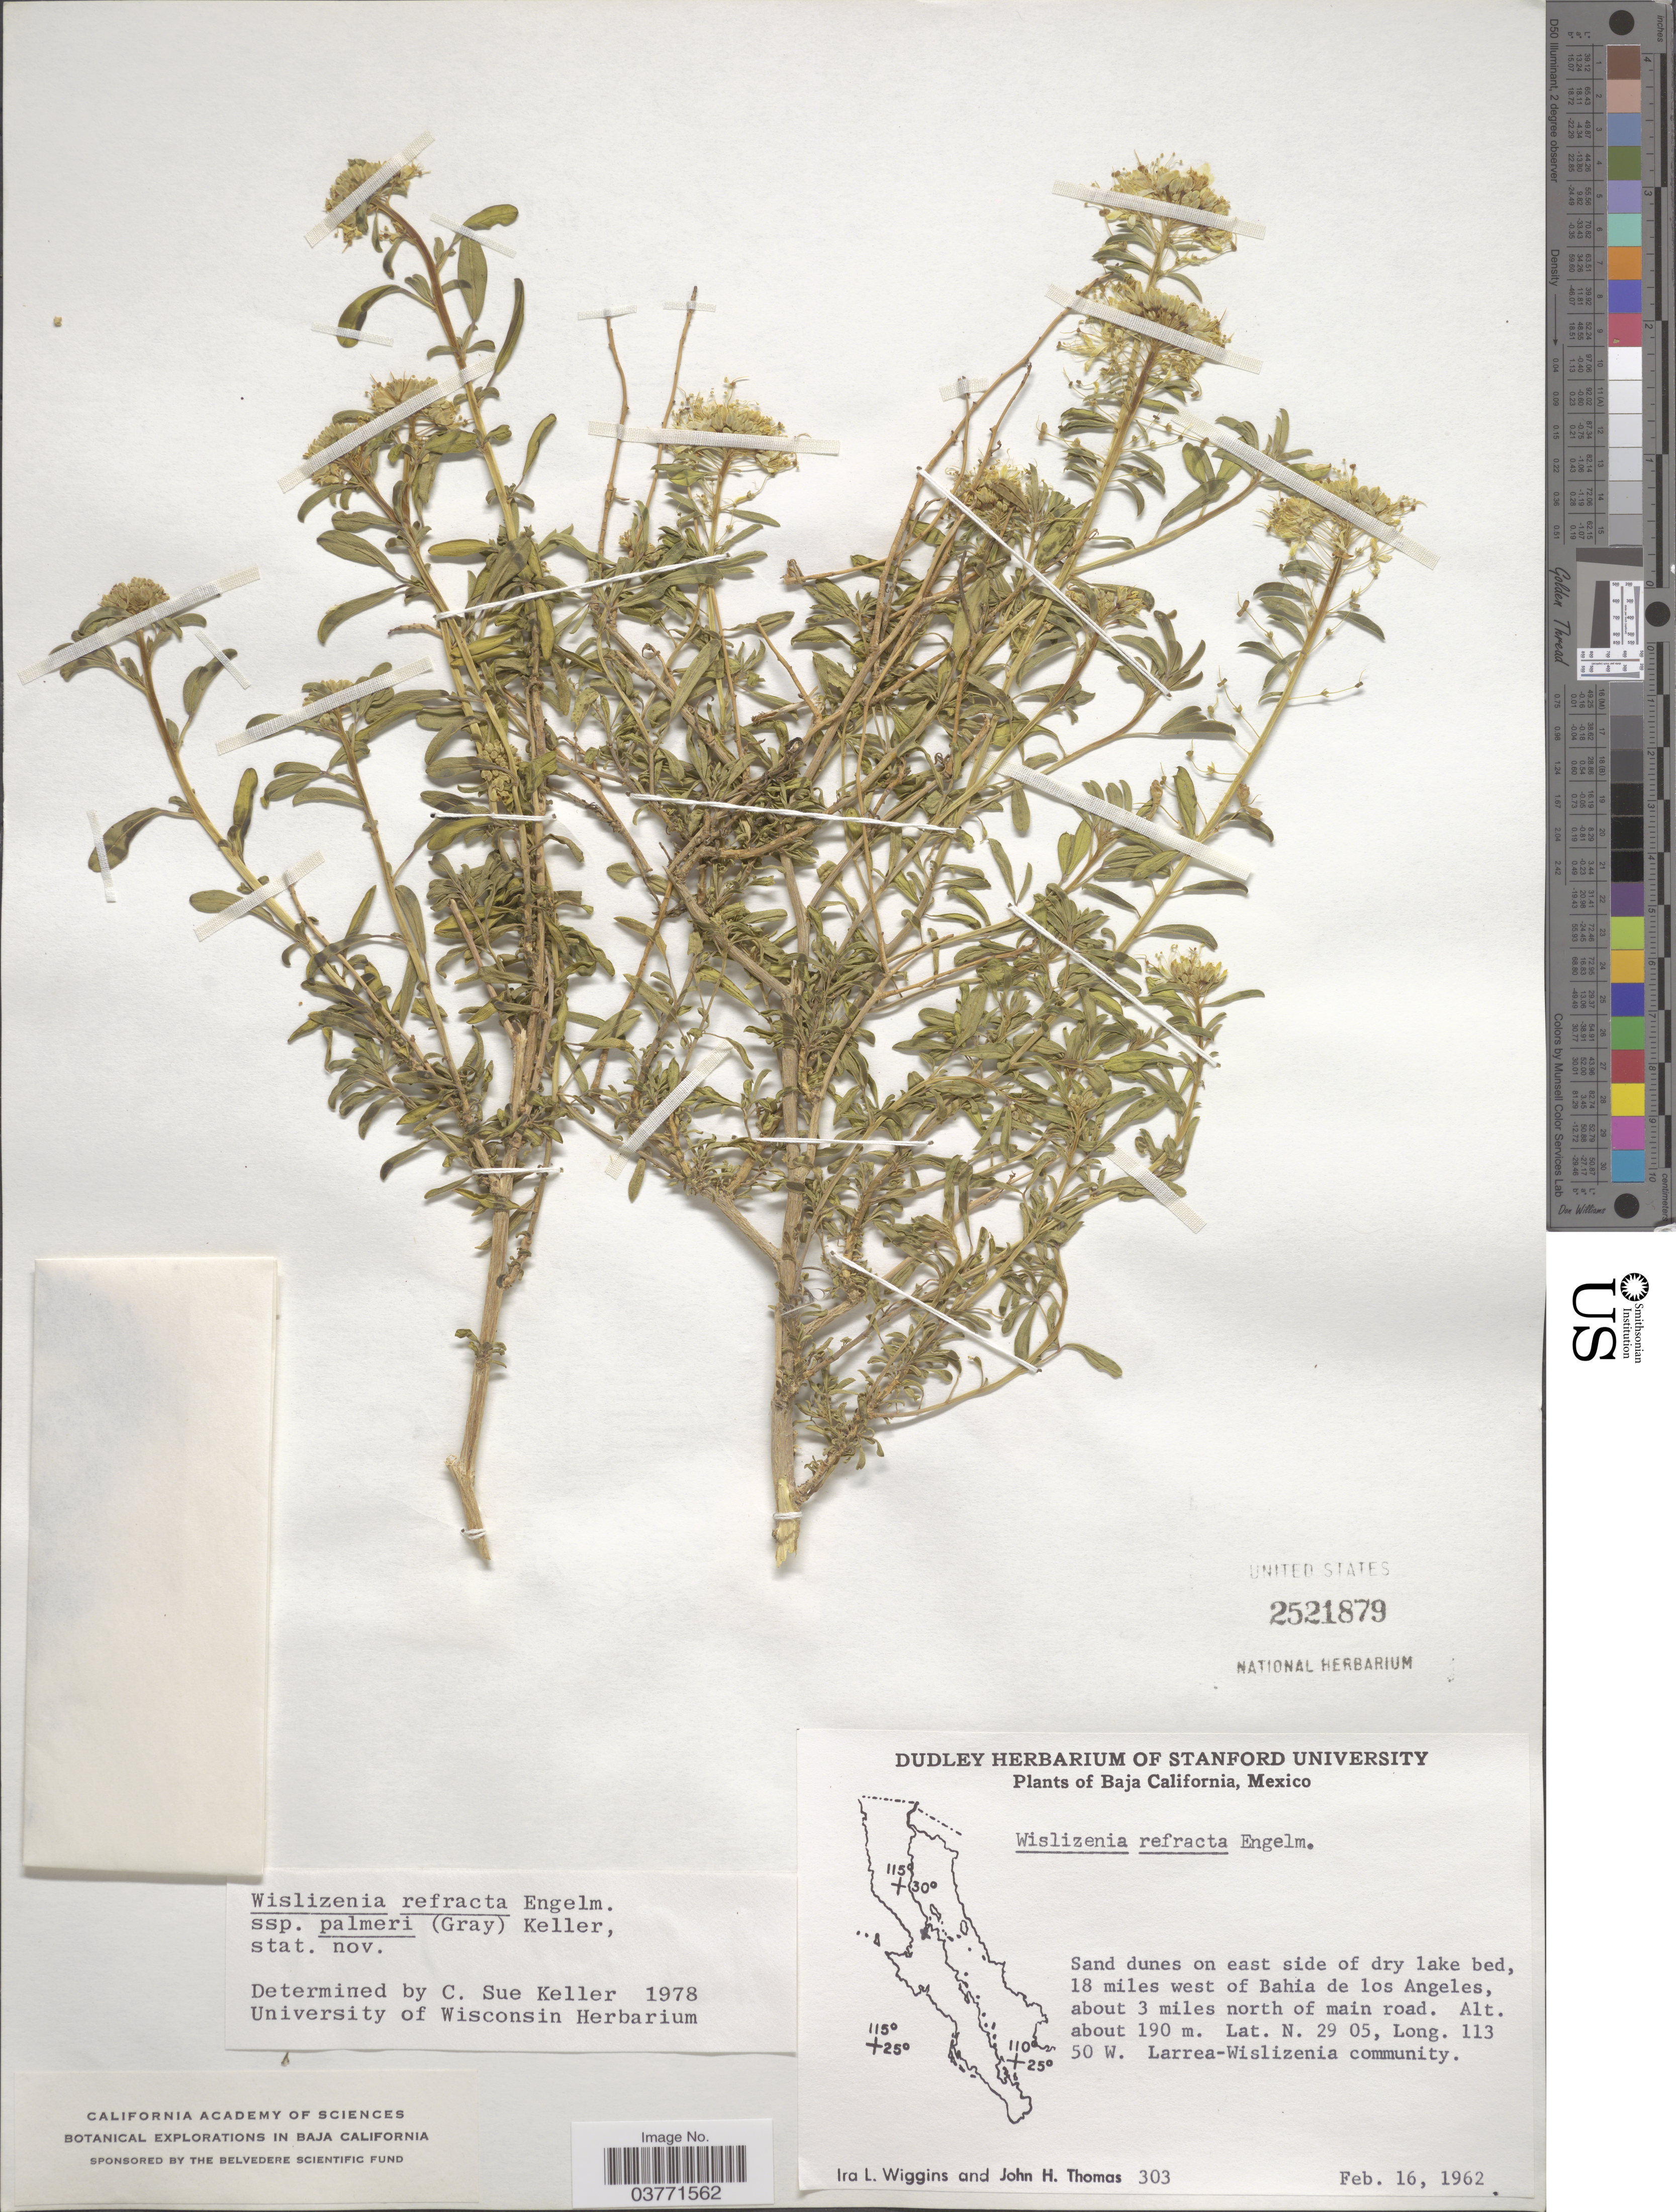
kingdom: Plantae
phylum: Tracheophyta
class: Magnoliopsida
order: Brassicales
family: Cleomaceae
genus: Cleomella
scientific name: Cleomella palmeri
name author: (A. Gray) J.C. Hall & Roalson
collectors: I. L. Wiggins & J. H. Thomas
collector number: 303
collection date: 1962-02-16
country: Mexico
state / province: Baja California Norte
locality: Sand dunes on east side of dry lake bed, 18 miles west of Bahia de los Angeles, about 3 miles north of main road.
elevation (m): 190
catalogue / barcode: US 2521879